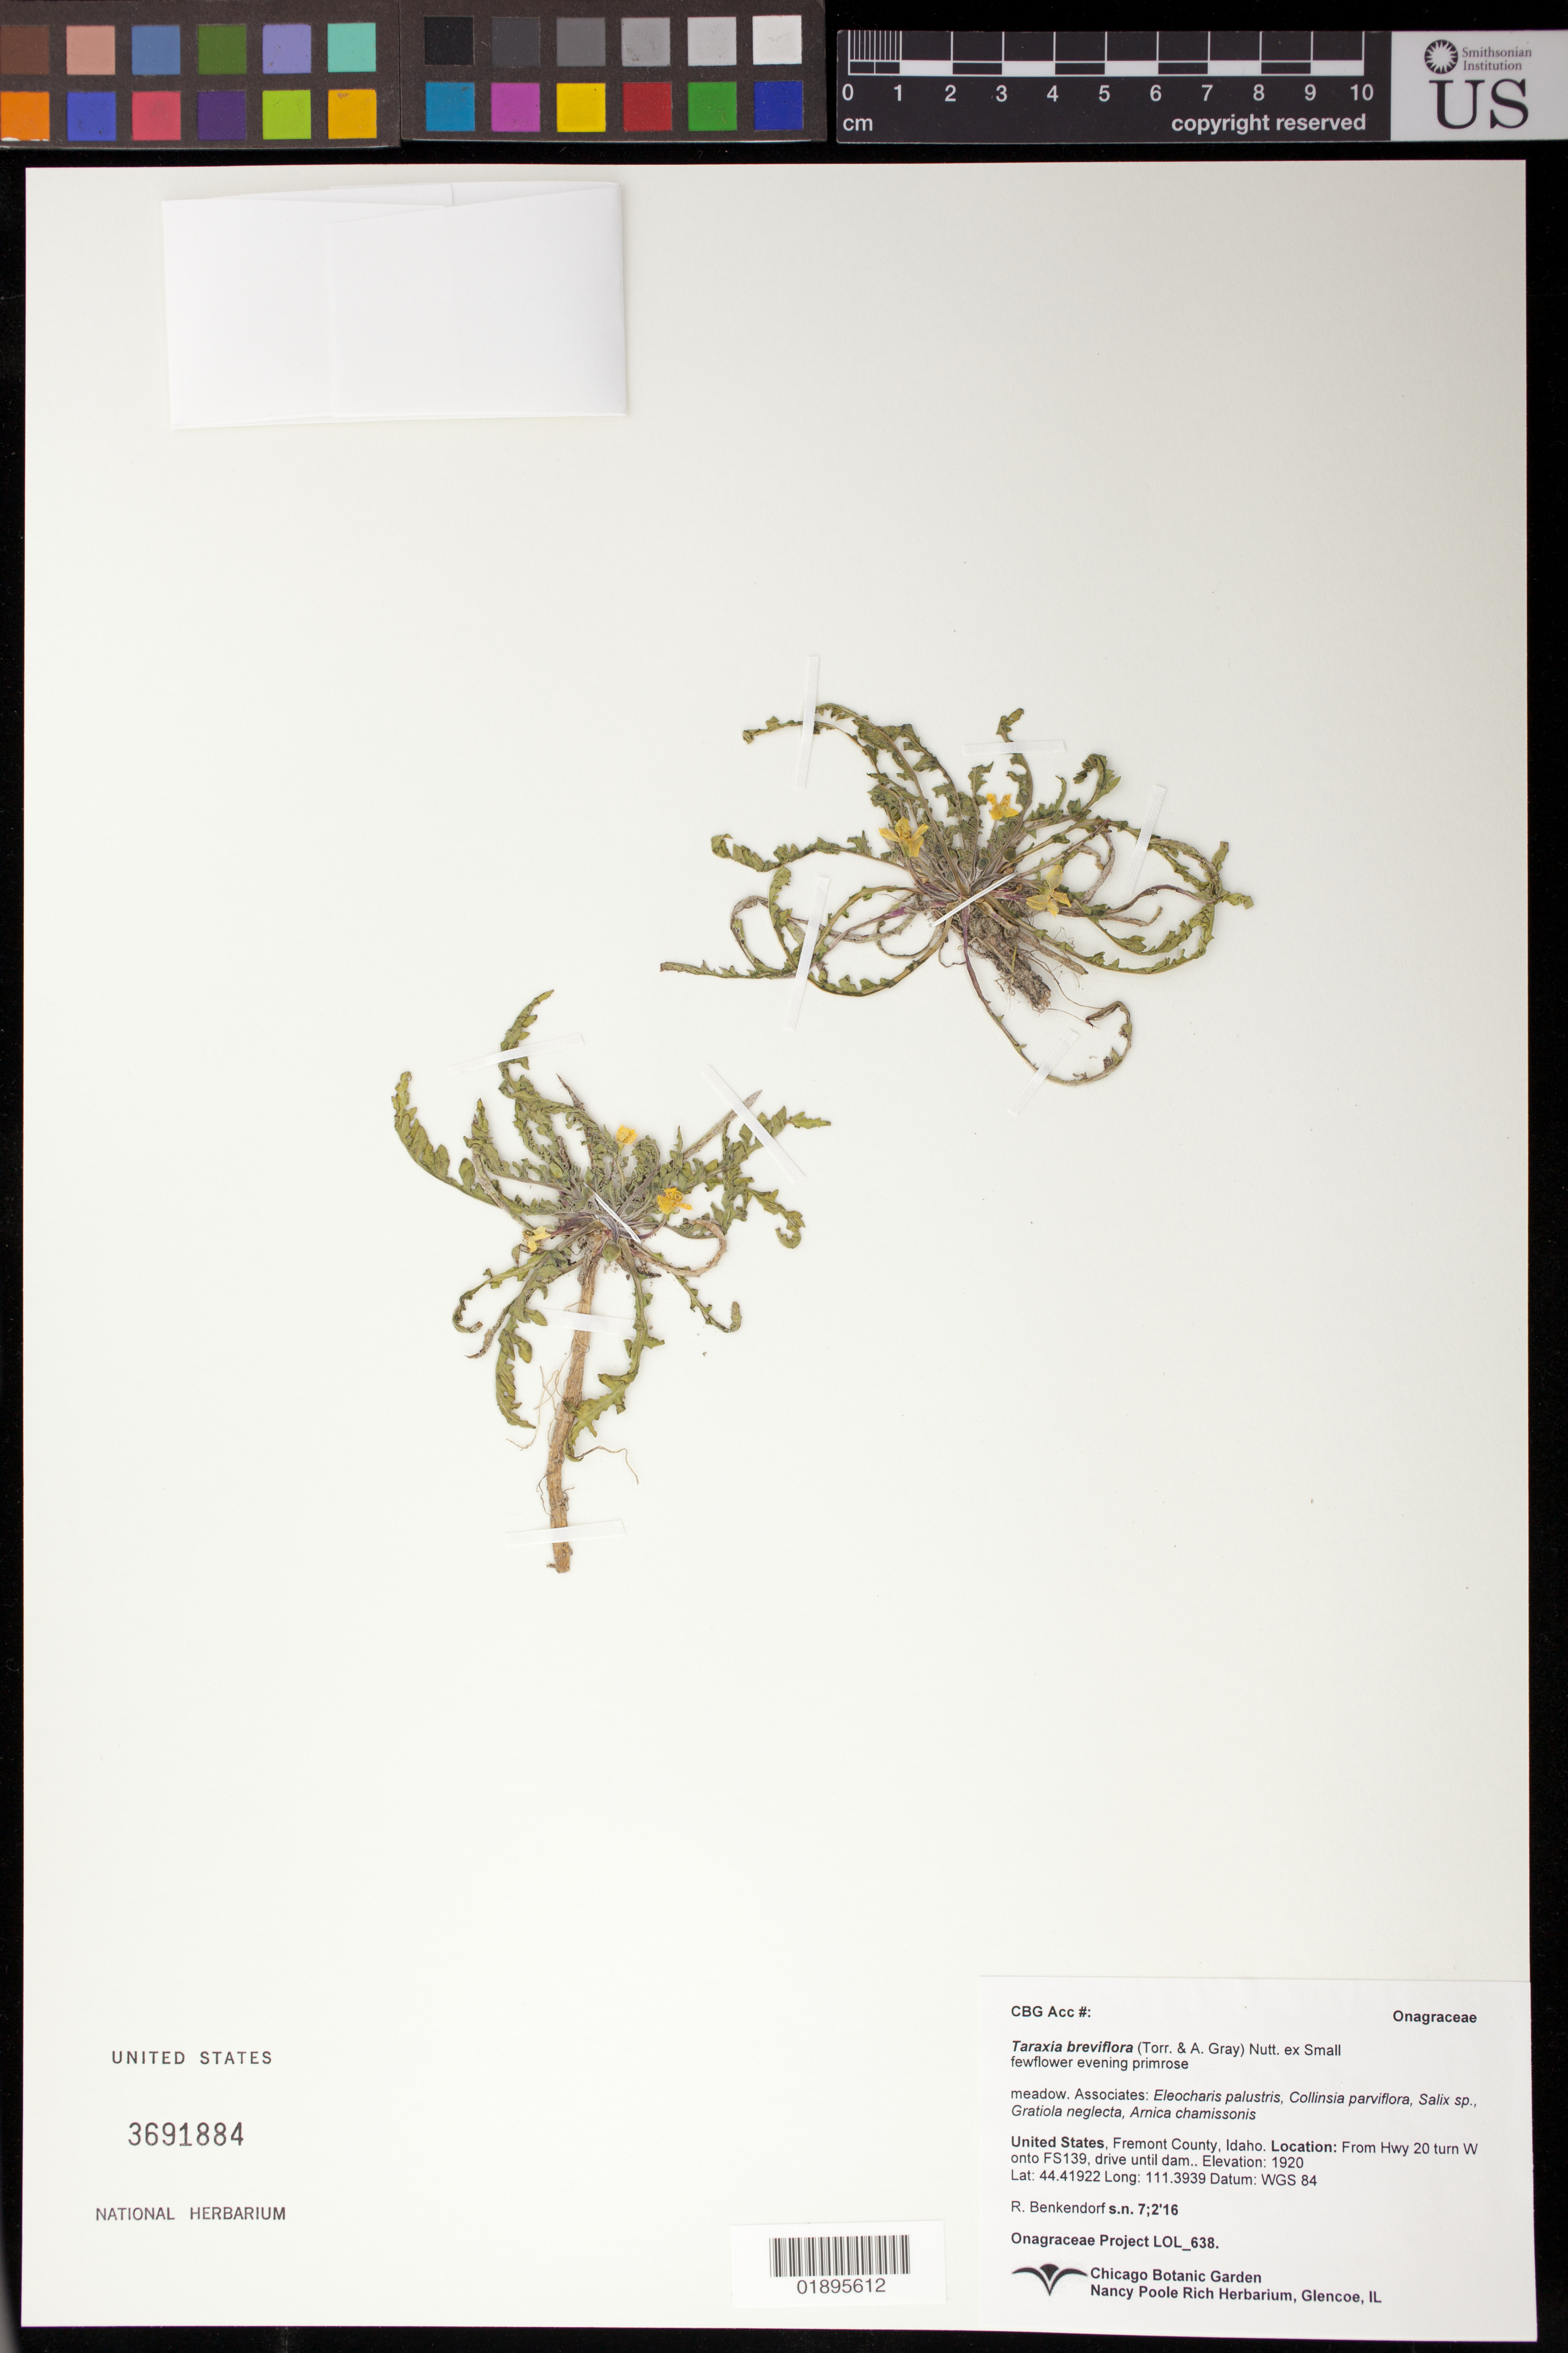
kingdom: Plantae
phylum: Tracheophyta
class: Magnoliopsida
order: Myrtales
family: Onagraceae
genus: Taraxia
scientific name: Taraxia breviflora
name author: (Torr. & A. Gray) Nutt. ex Small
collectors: R. Benkendorf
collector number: LOL 638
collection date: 2016-07-02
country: United States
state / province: Idaho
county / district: Fremont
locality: Island Park Dam, from Hwy 20 turn W onto FS139, drive until dam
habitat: meadow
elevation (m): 1920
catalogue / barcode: US 3691884